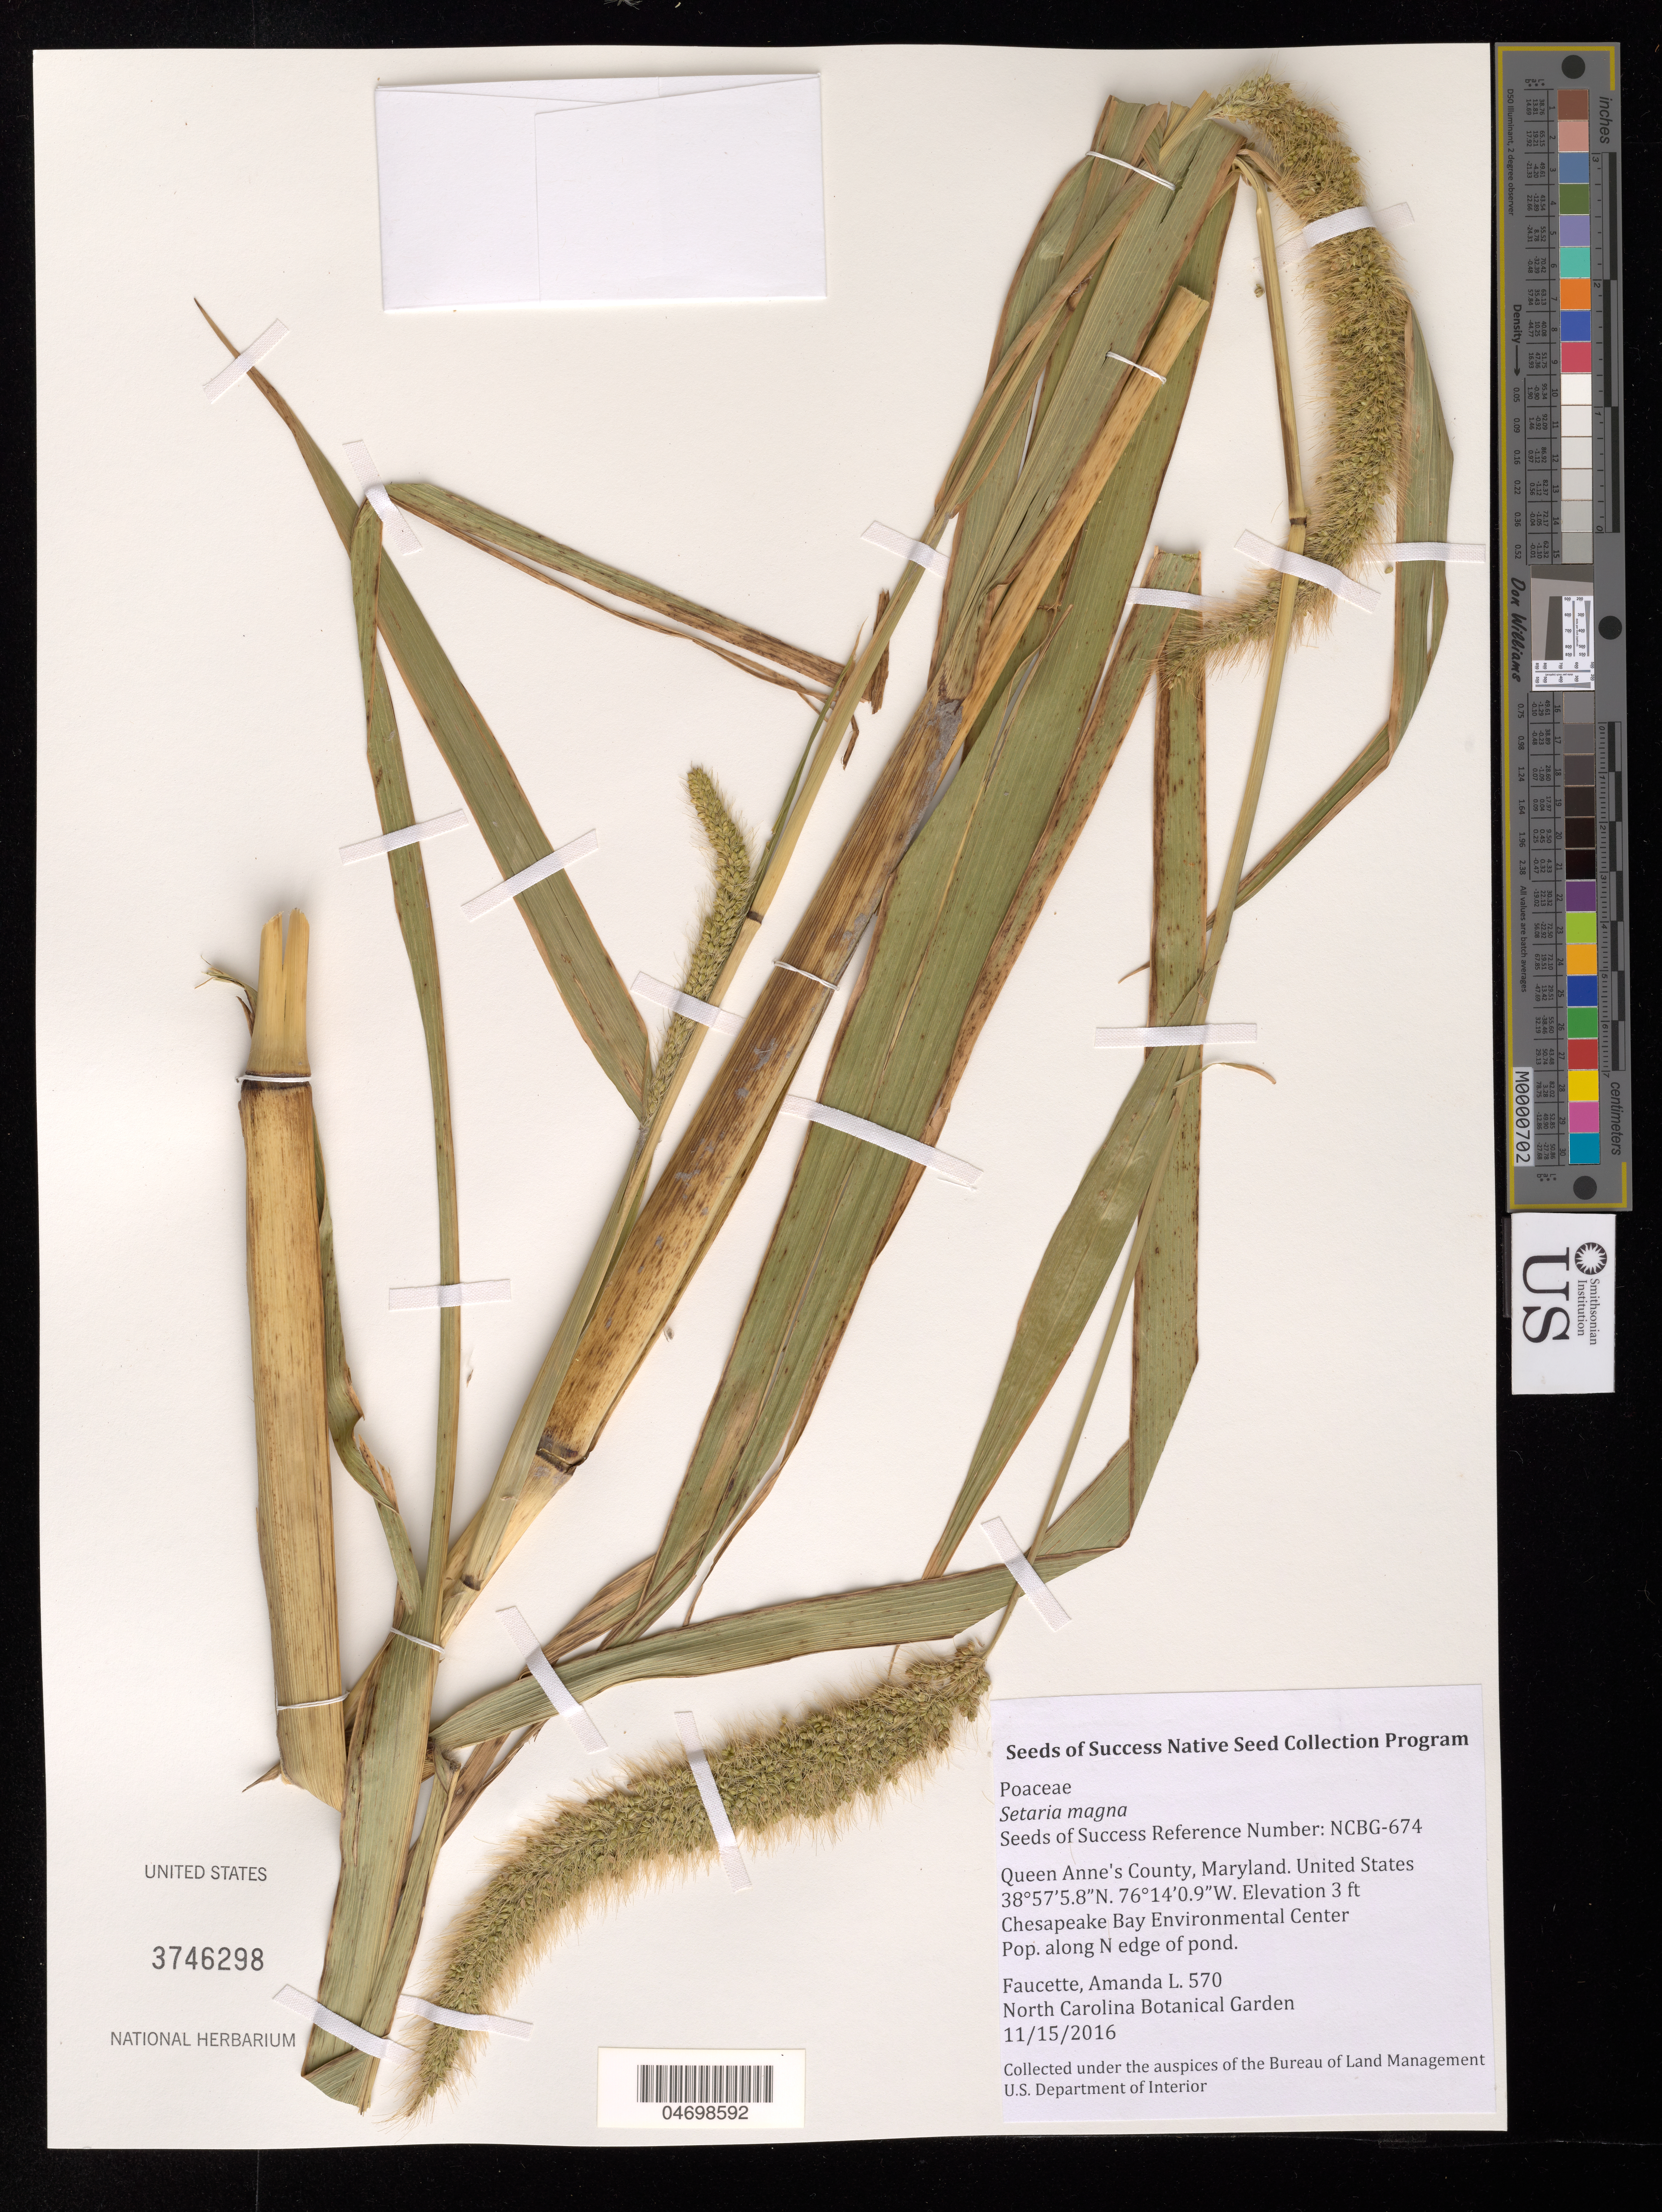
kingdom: Plantae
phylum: Tracheophyta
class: Liliopsida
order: Poales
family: Poaceae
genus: Setaria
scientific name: Setaria magna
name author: Griseb.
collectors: A. Faucette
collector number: NCBG-674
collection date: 2016-11-15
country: United States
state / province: Maryland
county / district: Queen Anne's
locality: Chesapeake Bay Environmental Center, along N edge of pond.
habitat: Irregularly Flooded Eastern Tidal Salt Shrub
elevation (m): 1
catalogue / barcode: US 3746298